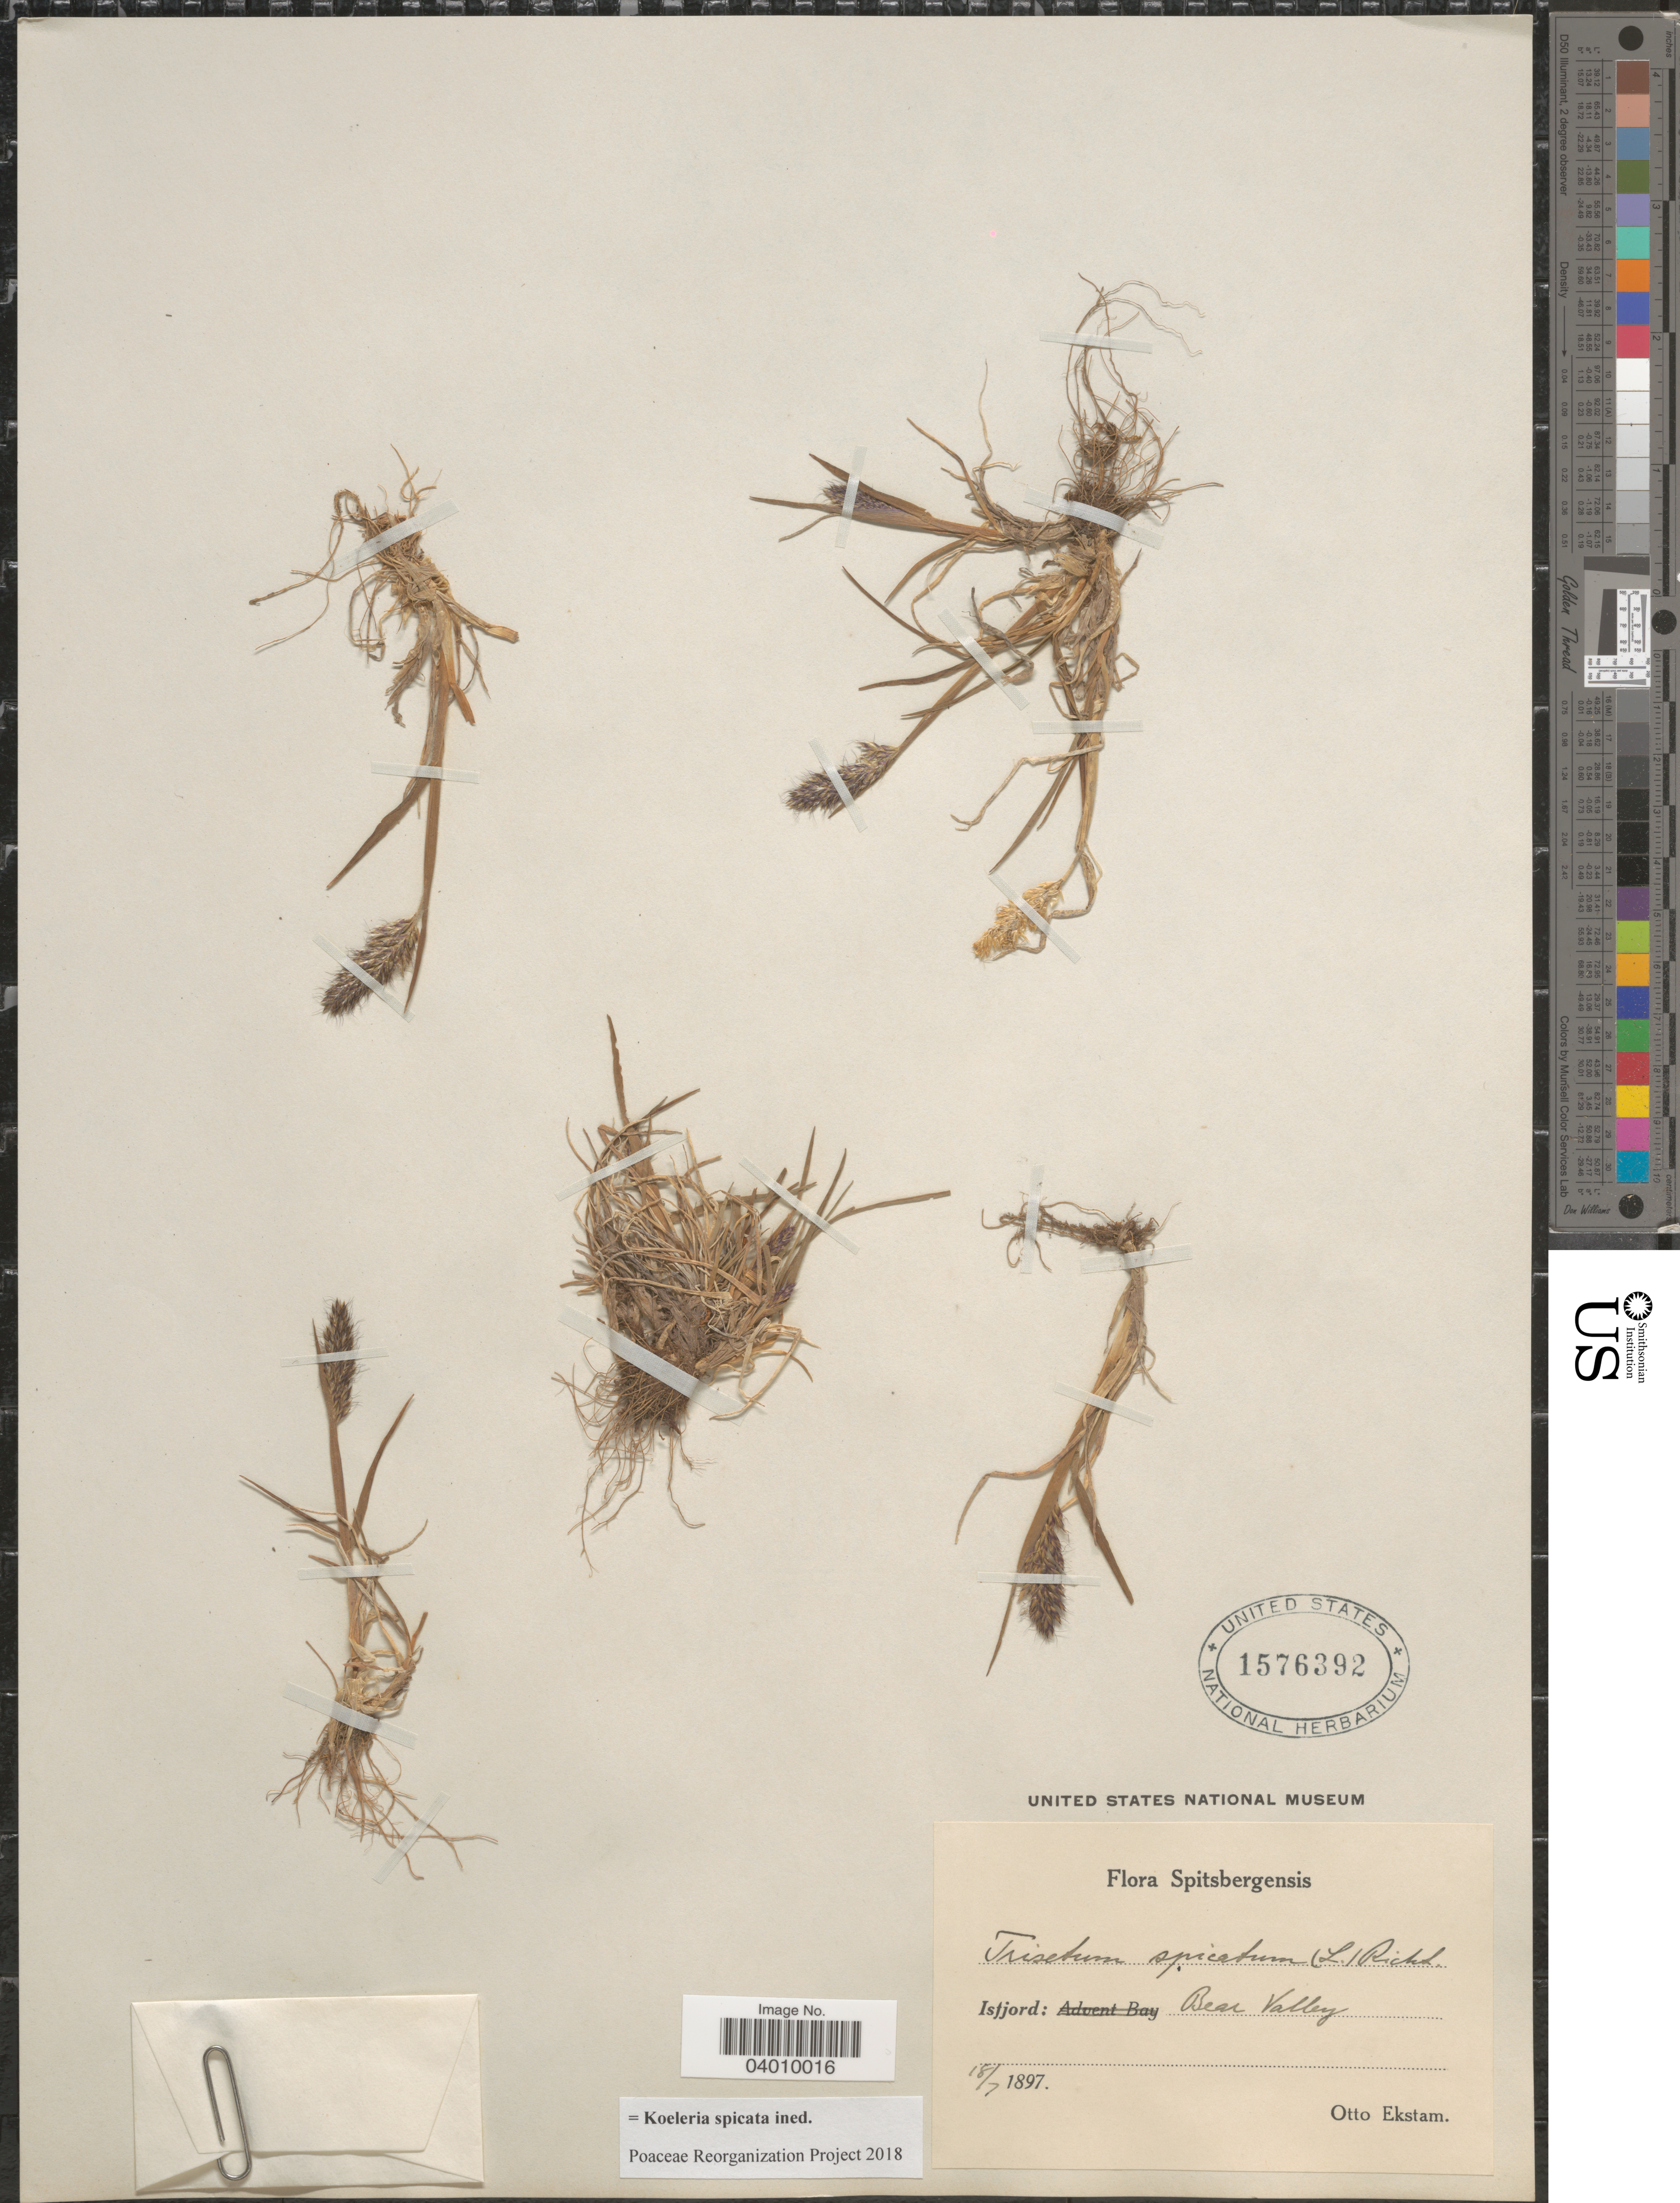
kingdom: Plantae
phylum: Tracheophyta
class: Liliopsida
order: Poales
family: Poaceae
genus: Koeleria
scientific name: Koeleria spicata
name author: (L.) Barberá et al.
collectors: O. Ekstam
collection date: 1897-07-18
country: Norway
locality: Spitsbergensis. Isfjord: Bear Valley.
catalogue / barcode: US 1576392